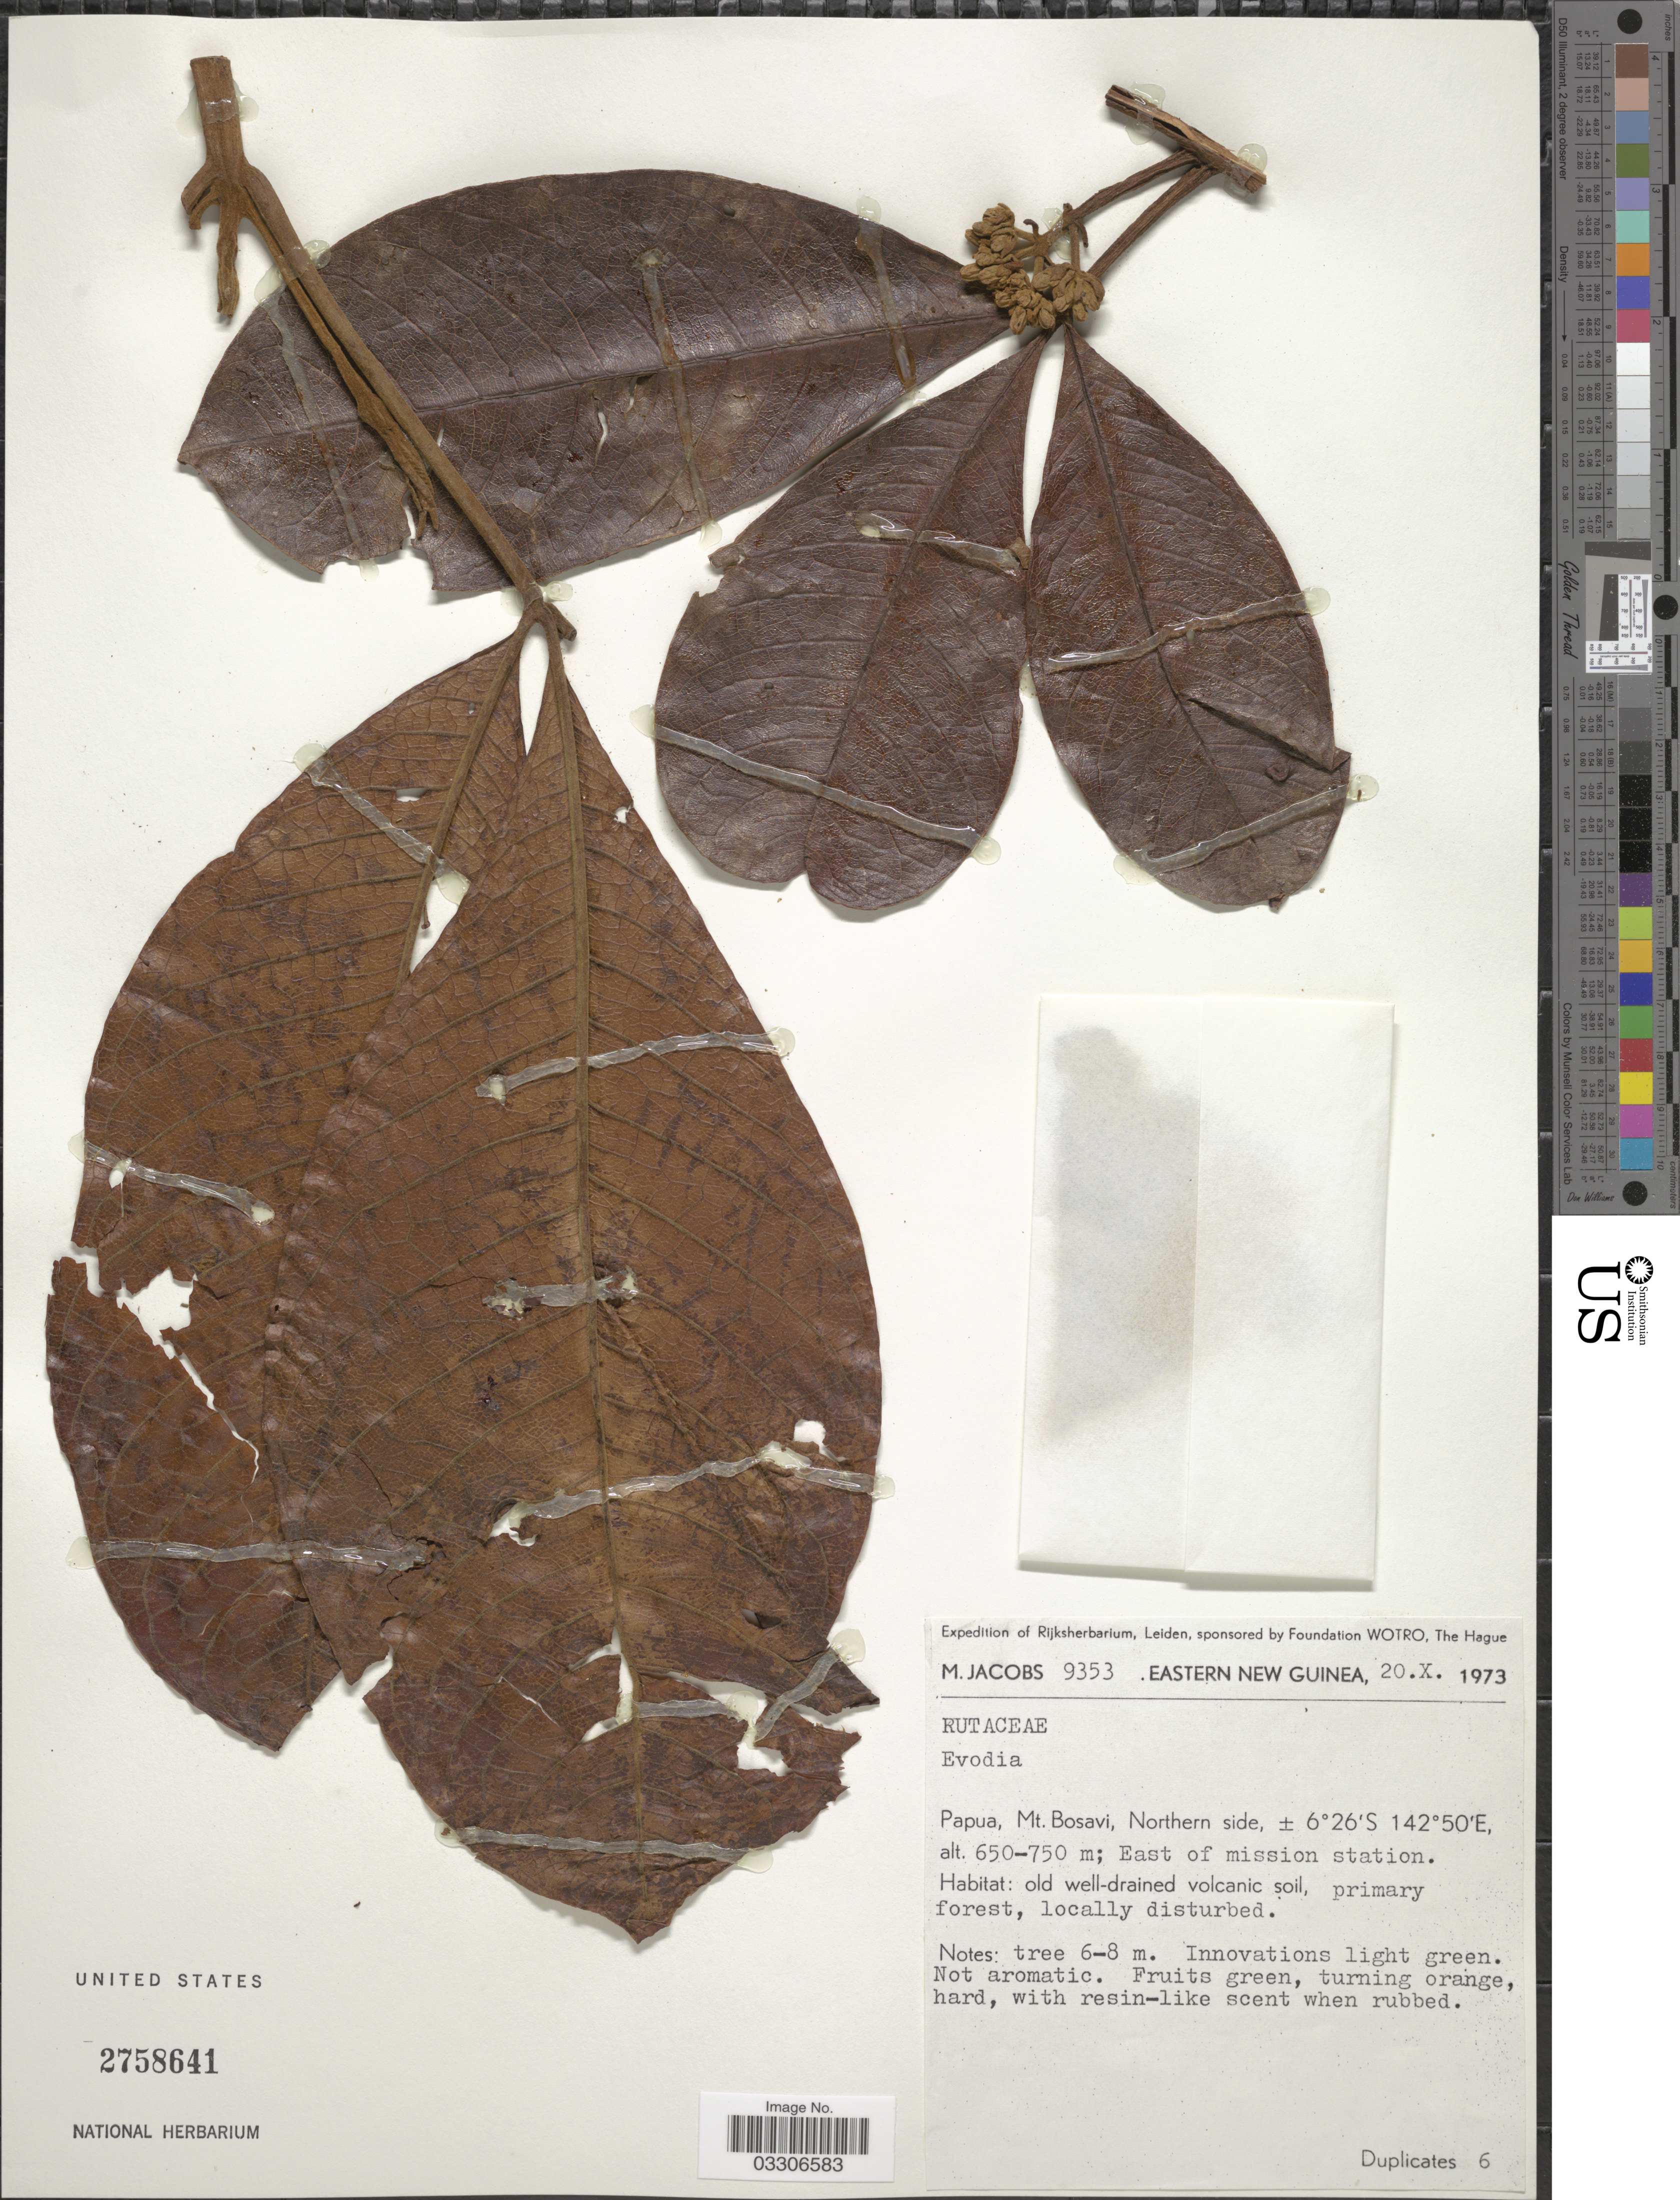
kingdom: Plantae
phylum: Tracheophyta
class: Magnoliopsida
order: Sapindales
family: Rutaceae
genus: Melicope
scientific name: Melicope sp.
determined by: Strong, Mark T., (BOT), Smithsonian Institution - National Museum of Natural History (UNITED STATES)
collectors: M. Jacobs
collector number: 9353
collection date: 1973-10-20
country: Papua New Guinea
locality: Eastern New Guinea. Papua, Mt. Bosavi, Northern side. East of mission station.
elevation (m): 650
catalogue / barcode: US 2758641